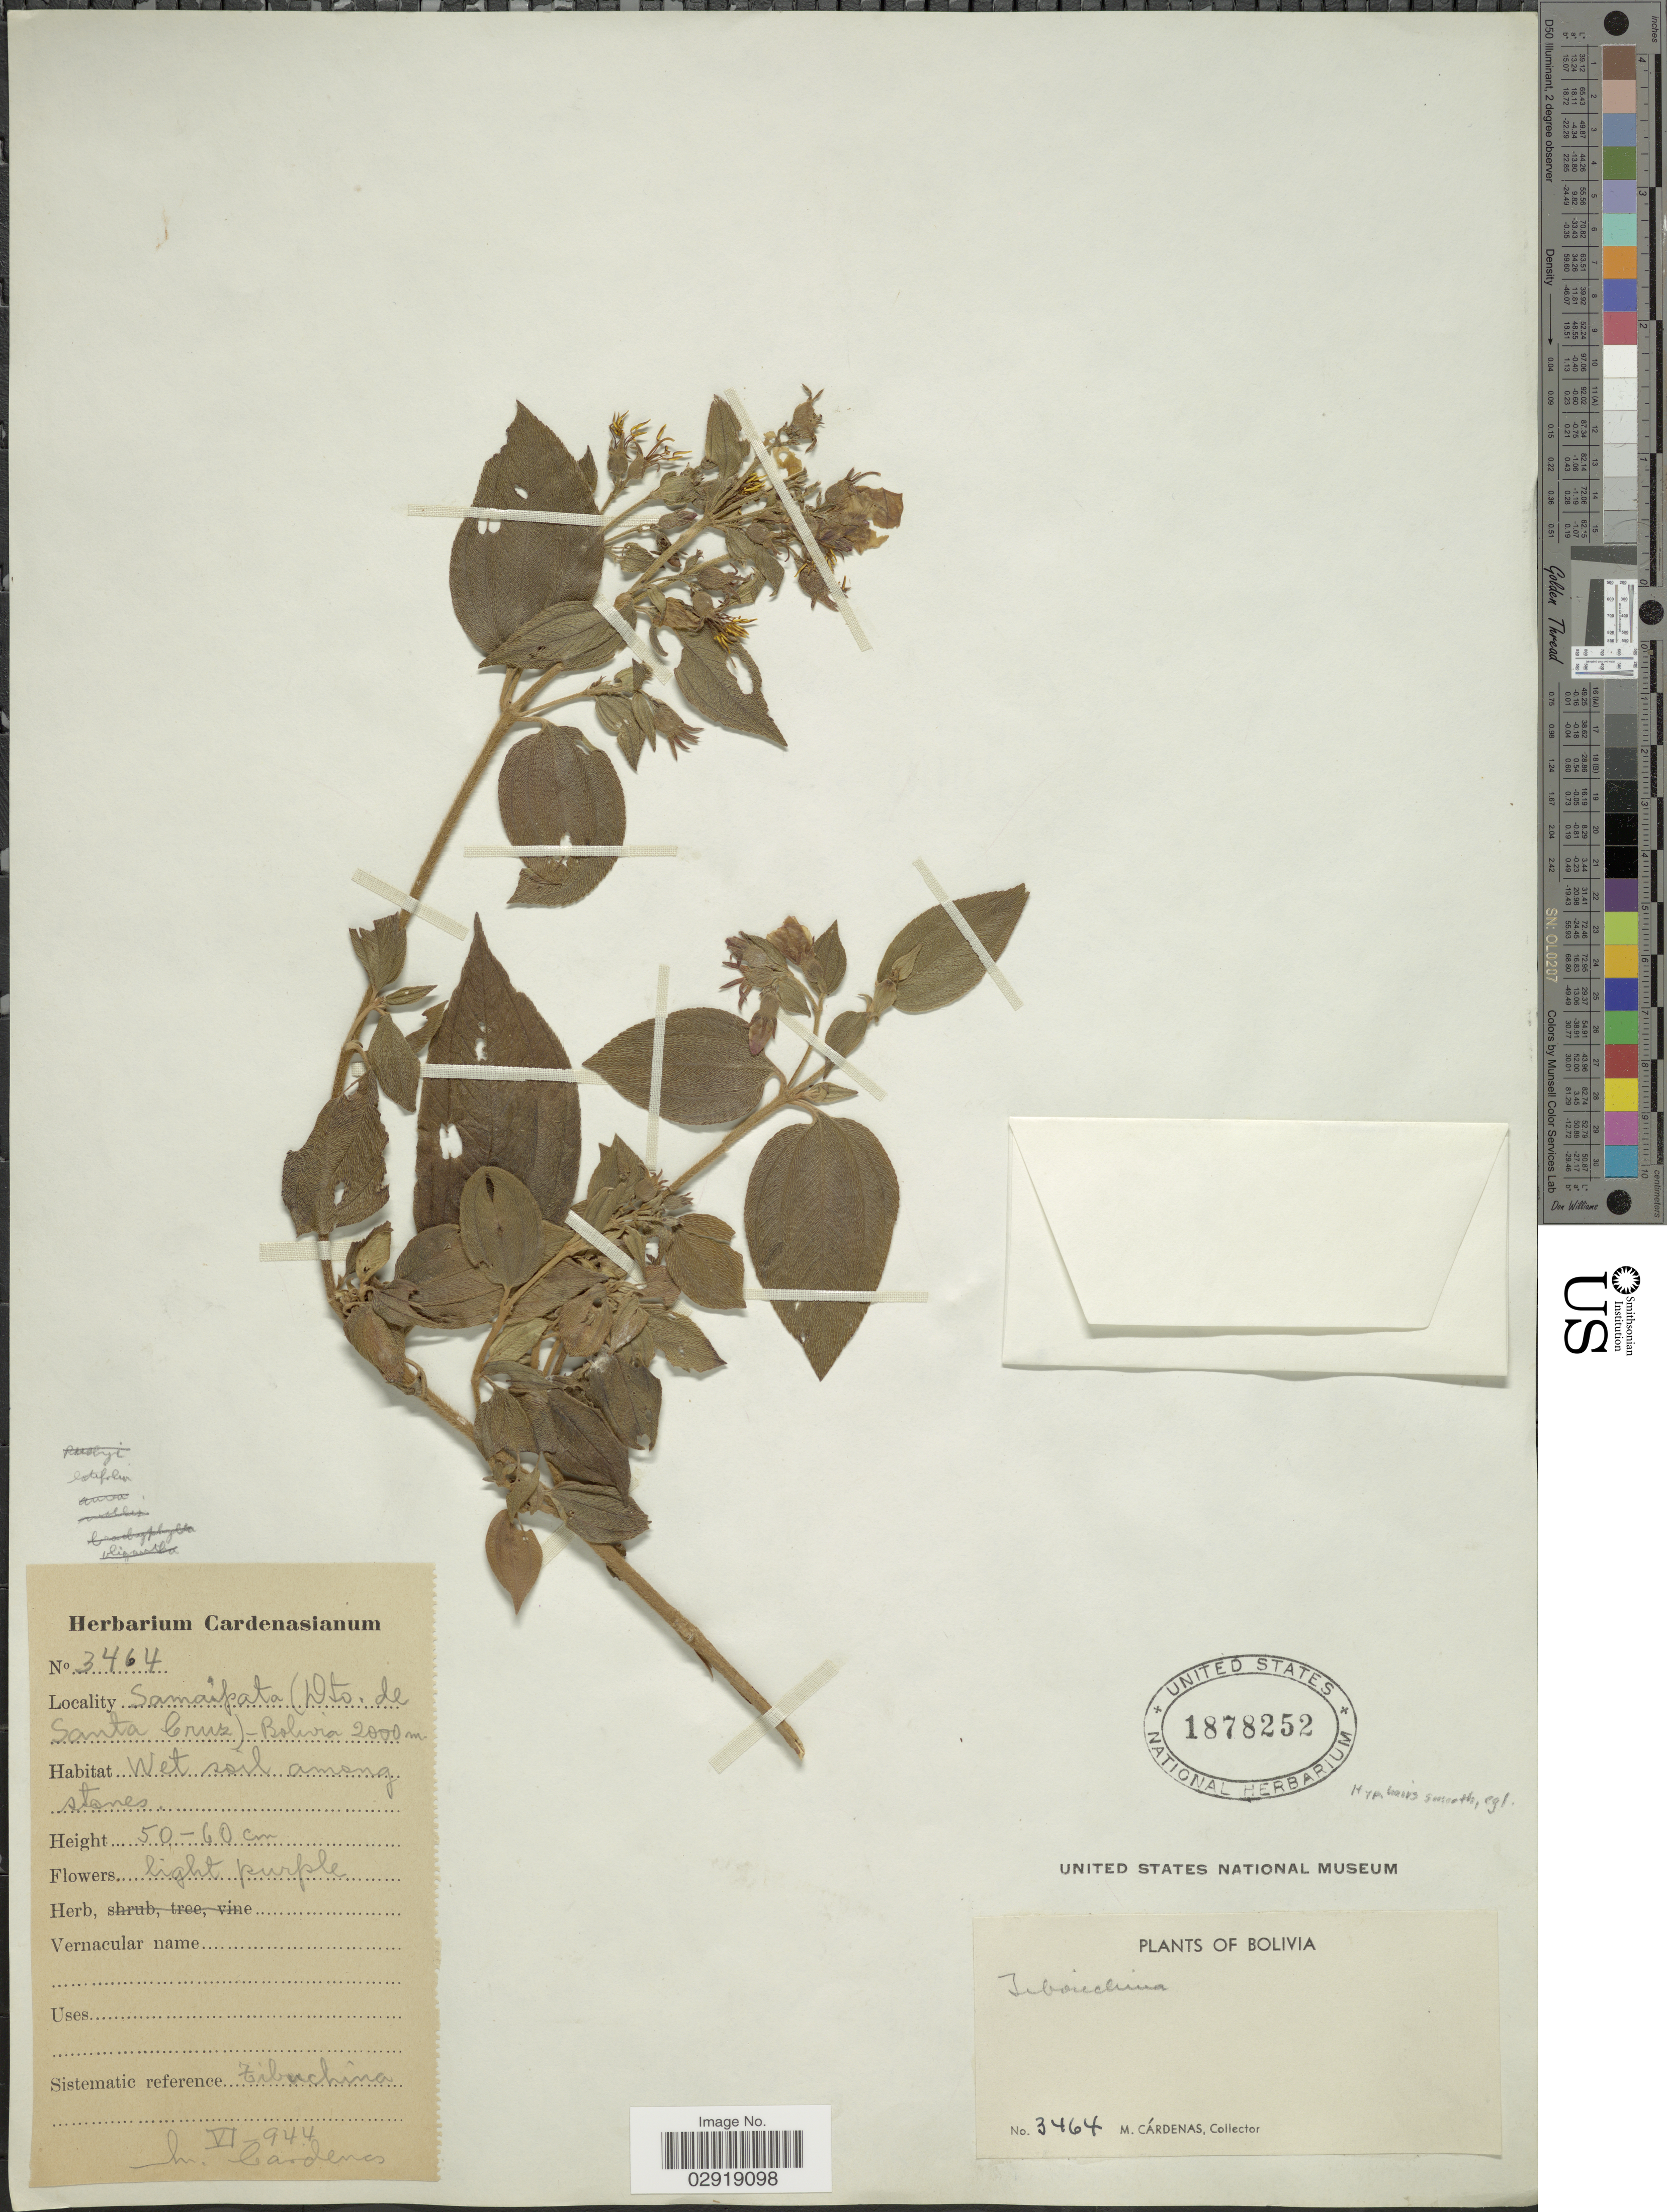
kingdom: Plantae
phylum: Tracheophyta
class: Magnoliopsida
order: Myrtales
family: Melastomataceae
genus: Chaetogastra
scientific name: Chaetogastra sp.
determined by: Michelangeli, F. A.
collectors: M. Cárdenas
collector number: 3464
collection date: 1944-06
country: Bolivia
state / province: Santa Cruz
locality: Samaipata (Dto. de Santa Cruz).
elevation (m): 2000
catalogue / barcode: US 1878252